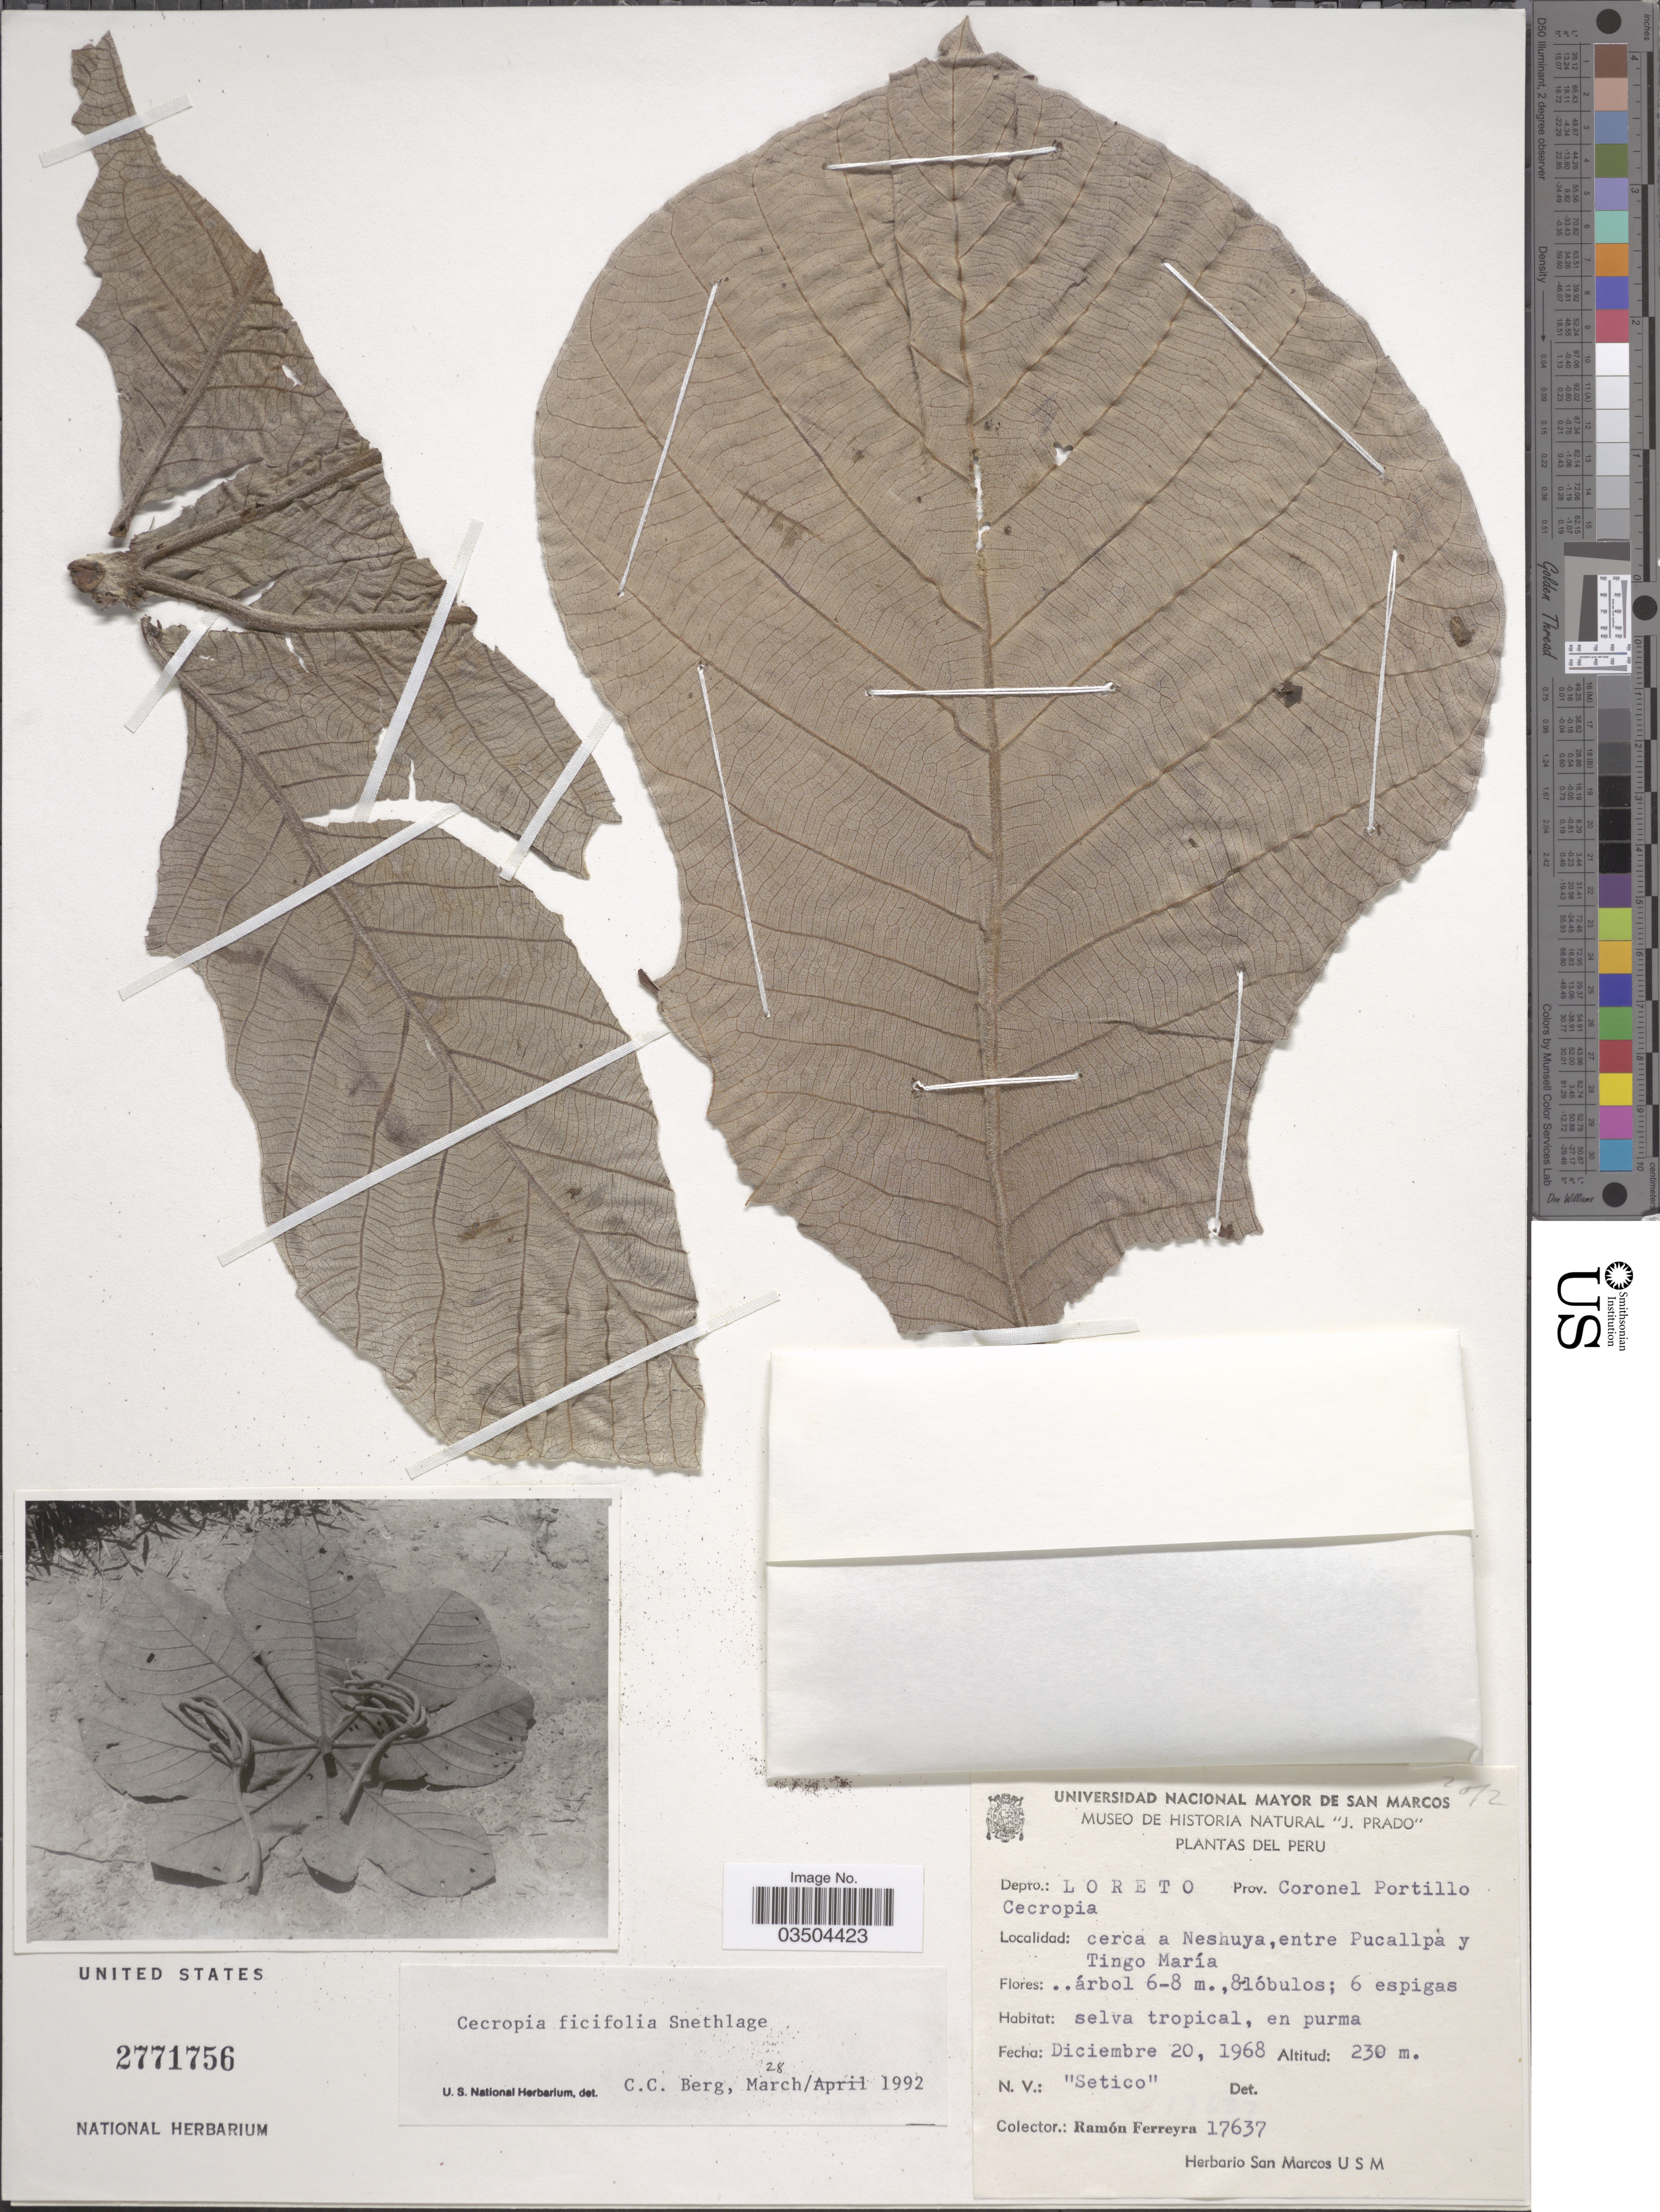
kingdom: Plantae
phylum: Tracheophyta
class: Magnoliopsida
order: Rosales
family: Urticaceae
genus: Cecropia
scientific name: Cecropia ficifolia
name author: Snethlage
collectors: R. A. Ferreyra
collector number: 17637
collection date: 1968-12-20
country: Peru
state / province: Loreto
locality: Depto.: Loreto, Prov. Coronel Portillo. Cerca a Neshuya, entre Pucallpa y Tingo María.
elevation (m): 230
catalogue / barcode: US 2771756